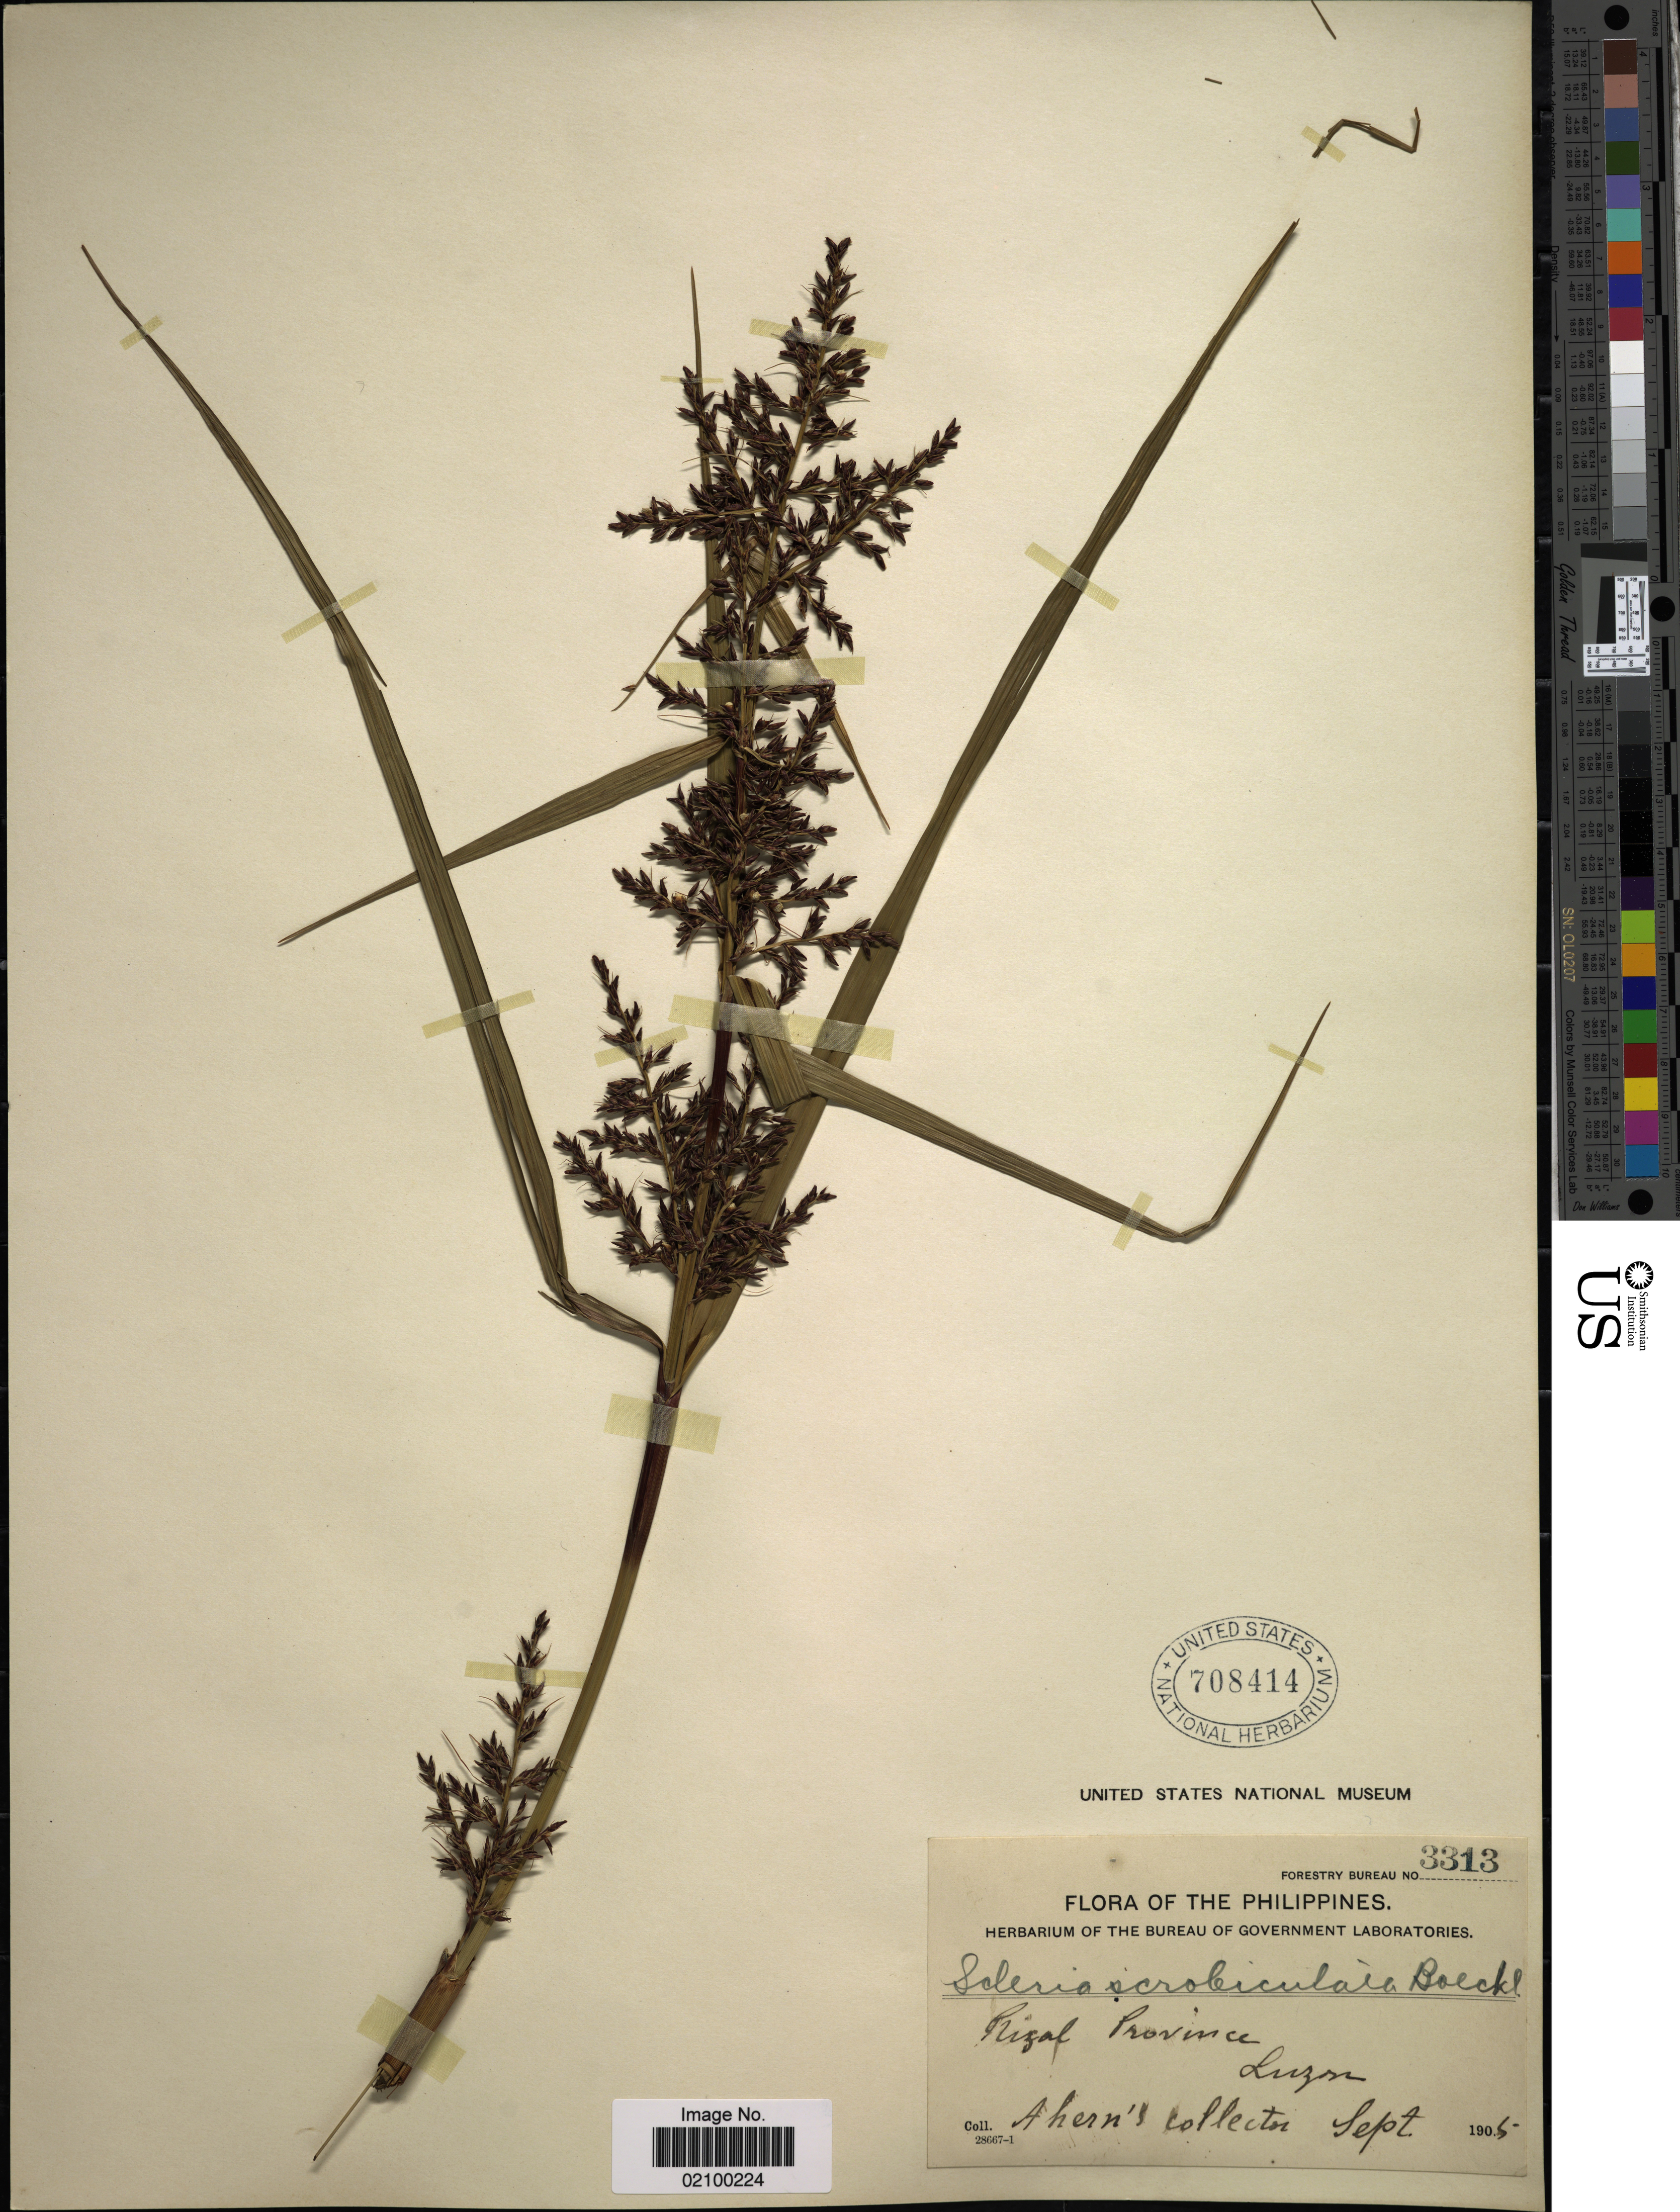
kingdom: Plantae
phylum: Tracheophyta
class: Liliopsida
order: Poales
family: Cyperaceae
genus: Scleria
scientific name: Scleria scrobiculata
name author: Nees & Meyen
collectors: Ahern's collector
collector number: Forestry Bureau 3313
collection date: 1905-09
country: Philippines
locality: Rizal Province, Luzon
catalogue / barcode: US 708414